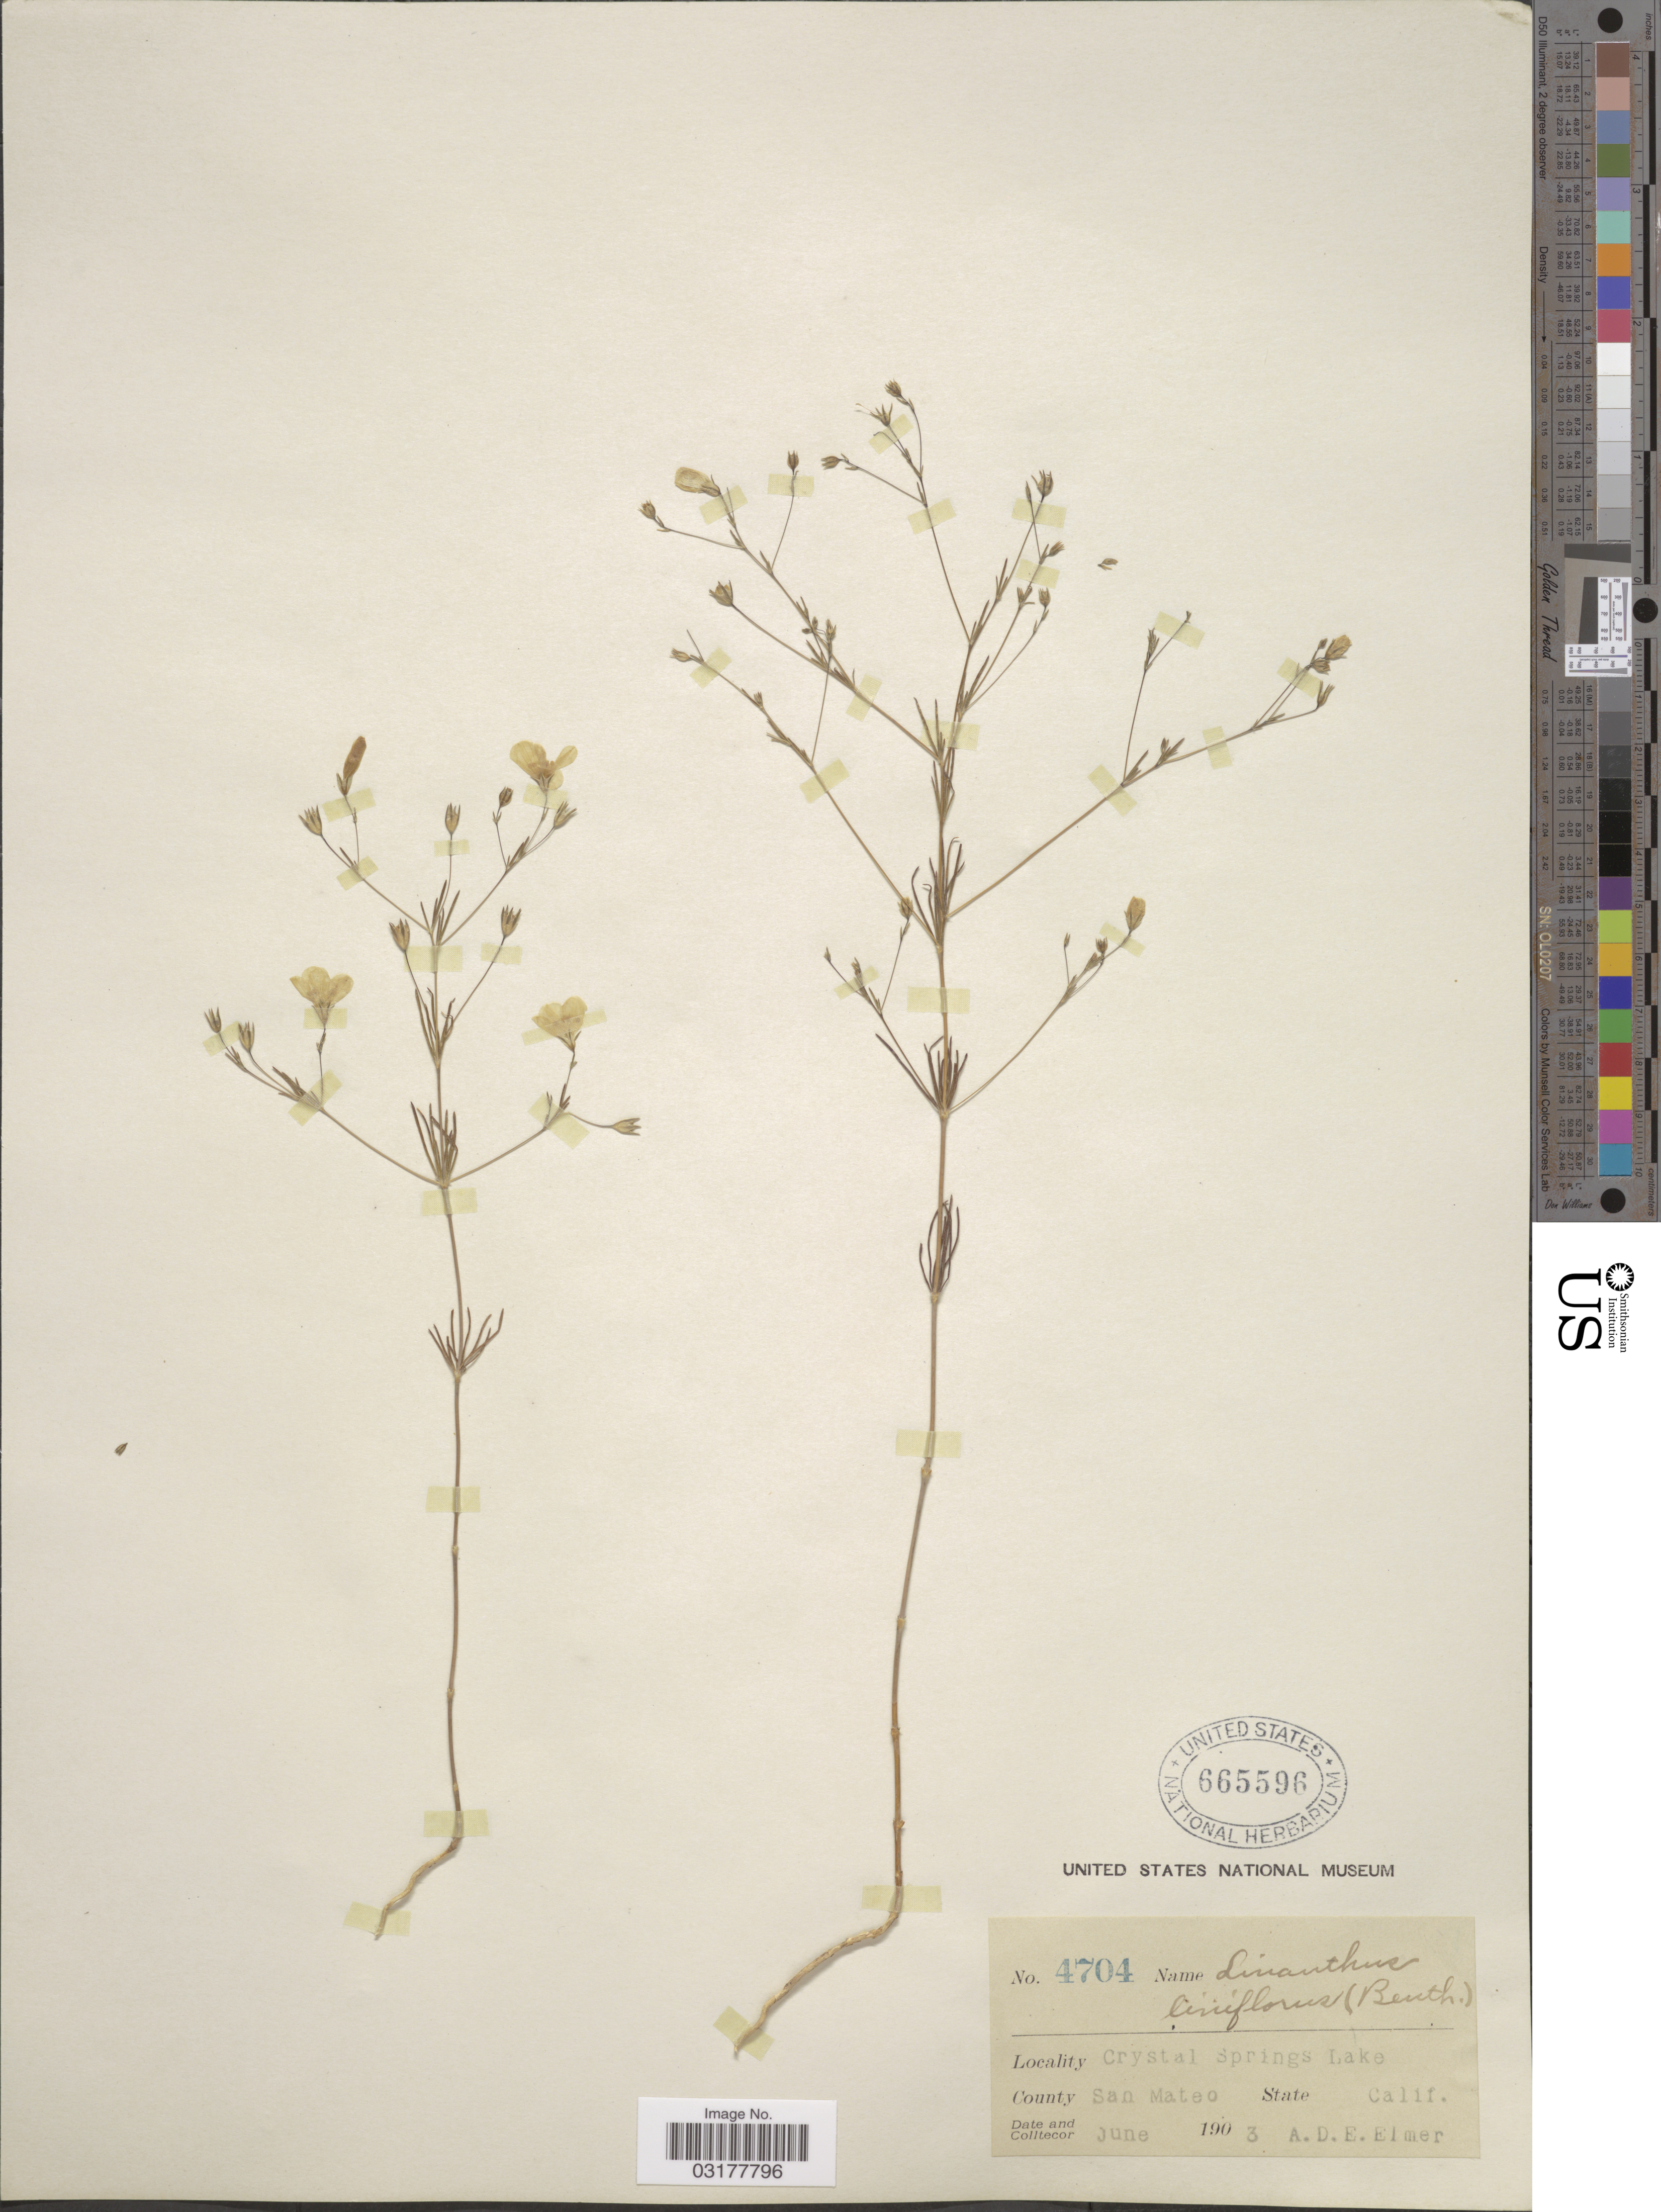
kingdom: Plantae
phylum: Tracheophyta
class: Magnoliopsida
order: Ericales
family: Polemoniaceae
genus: Leptosiphon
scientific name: Leptosiphon liniflorus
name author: (Benth.) J.M. Porter & L.A. Johnson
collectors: A. D. E. Elmer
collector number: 4704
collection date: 1903-06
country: United States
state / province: California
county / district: San Mateo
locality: Crystal Springs Lake. County San Mateo.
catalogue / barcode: US 665596